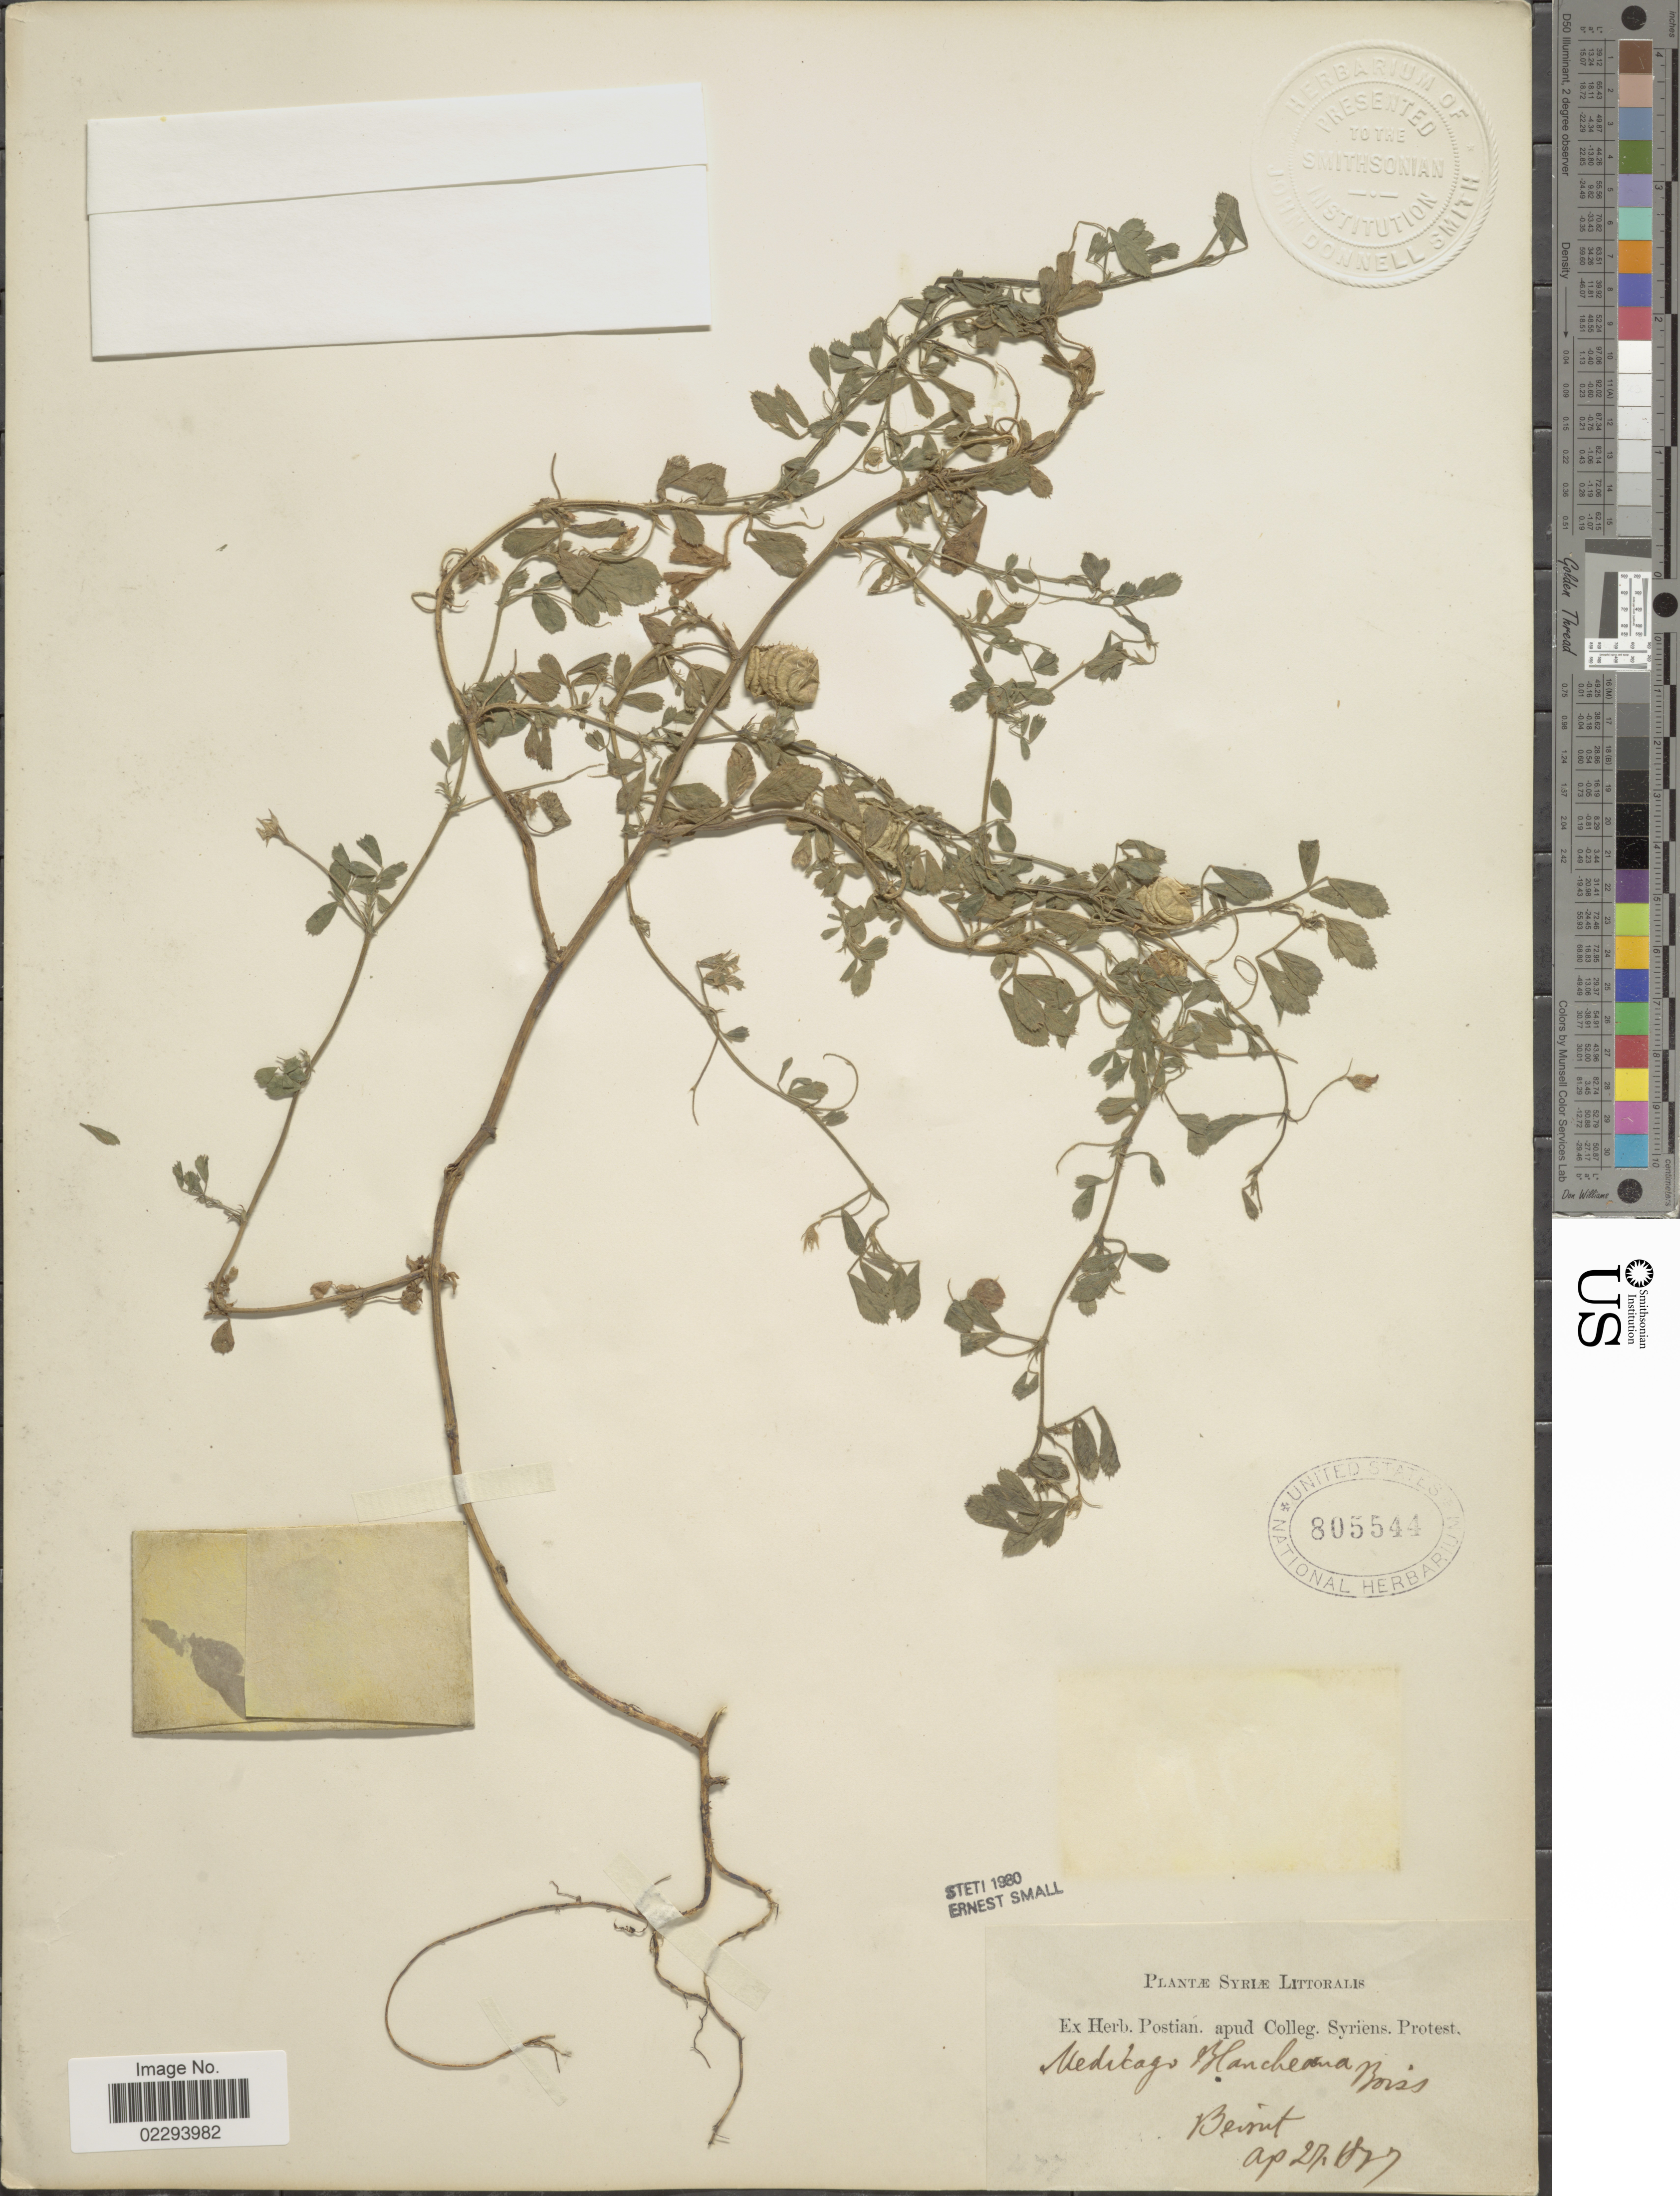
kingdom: Plantae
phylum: Tracheophyta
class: Magnoliopsida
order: Fabales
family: Fabaceae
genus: Medicago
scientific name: Medicago blancheana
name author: Boiss.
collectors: Beinit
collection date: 1877-04-27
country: Syria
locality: Syriae Litoralis, Berrit [interpreted].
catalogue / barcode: US 805544